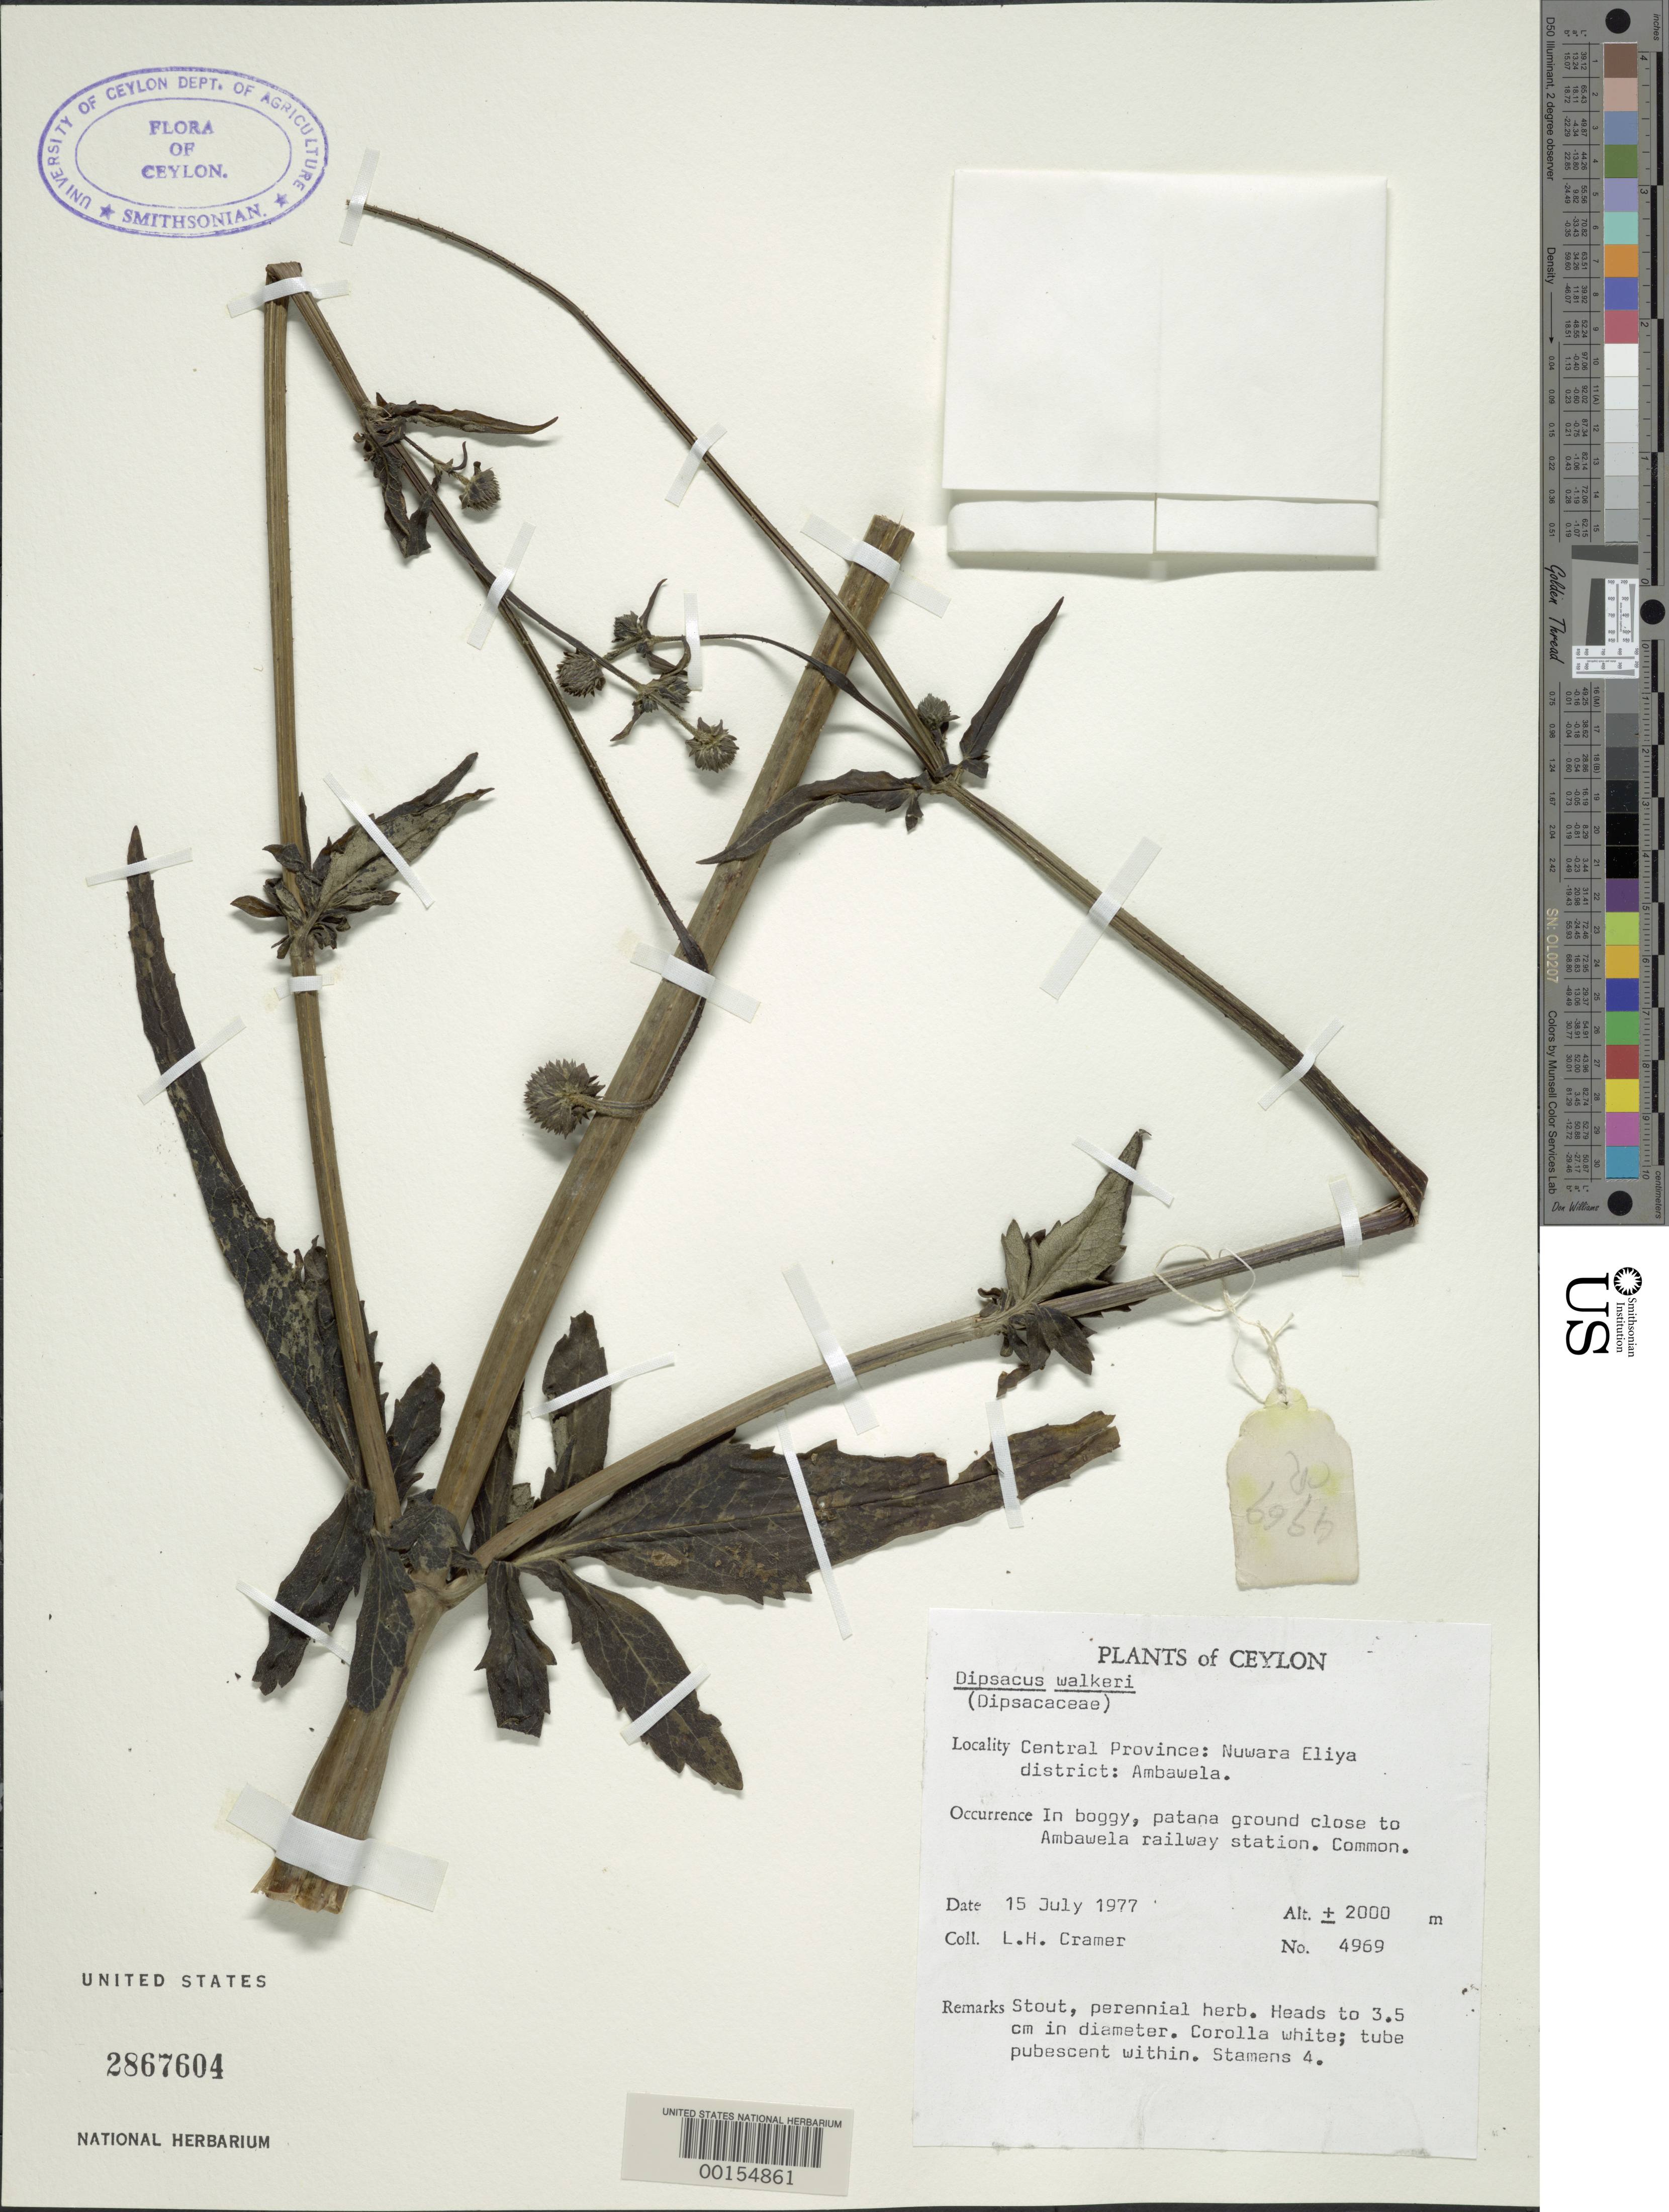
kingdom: Plantae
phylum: Tracheophyta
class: Magnoliopsida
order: Dipsacales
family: Caprifoliaceae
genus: Dipsacus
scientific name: Dipsacus walkeri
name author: Arn.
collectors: L. H. Cramer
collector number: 4969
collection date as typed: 15 Jul 1977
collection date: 1977-07-15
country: Sri Lanka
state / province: Central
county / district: Nuwara Eliya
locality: Ambawela railway station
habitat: In boggy patana ground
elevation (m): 2000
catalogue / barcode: US 2867604